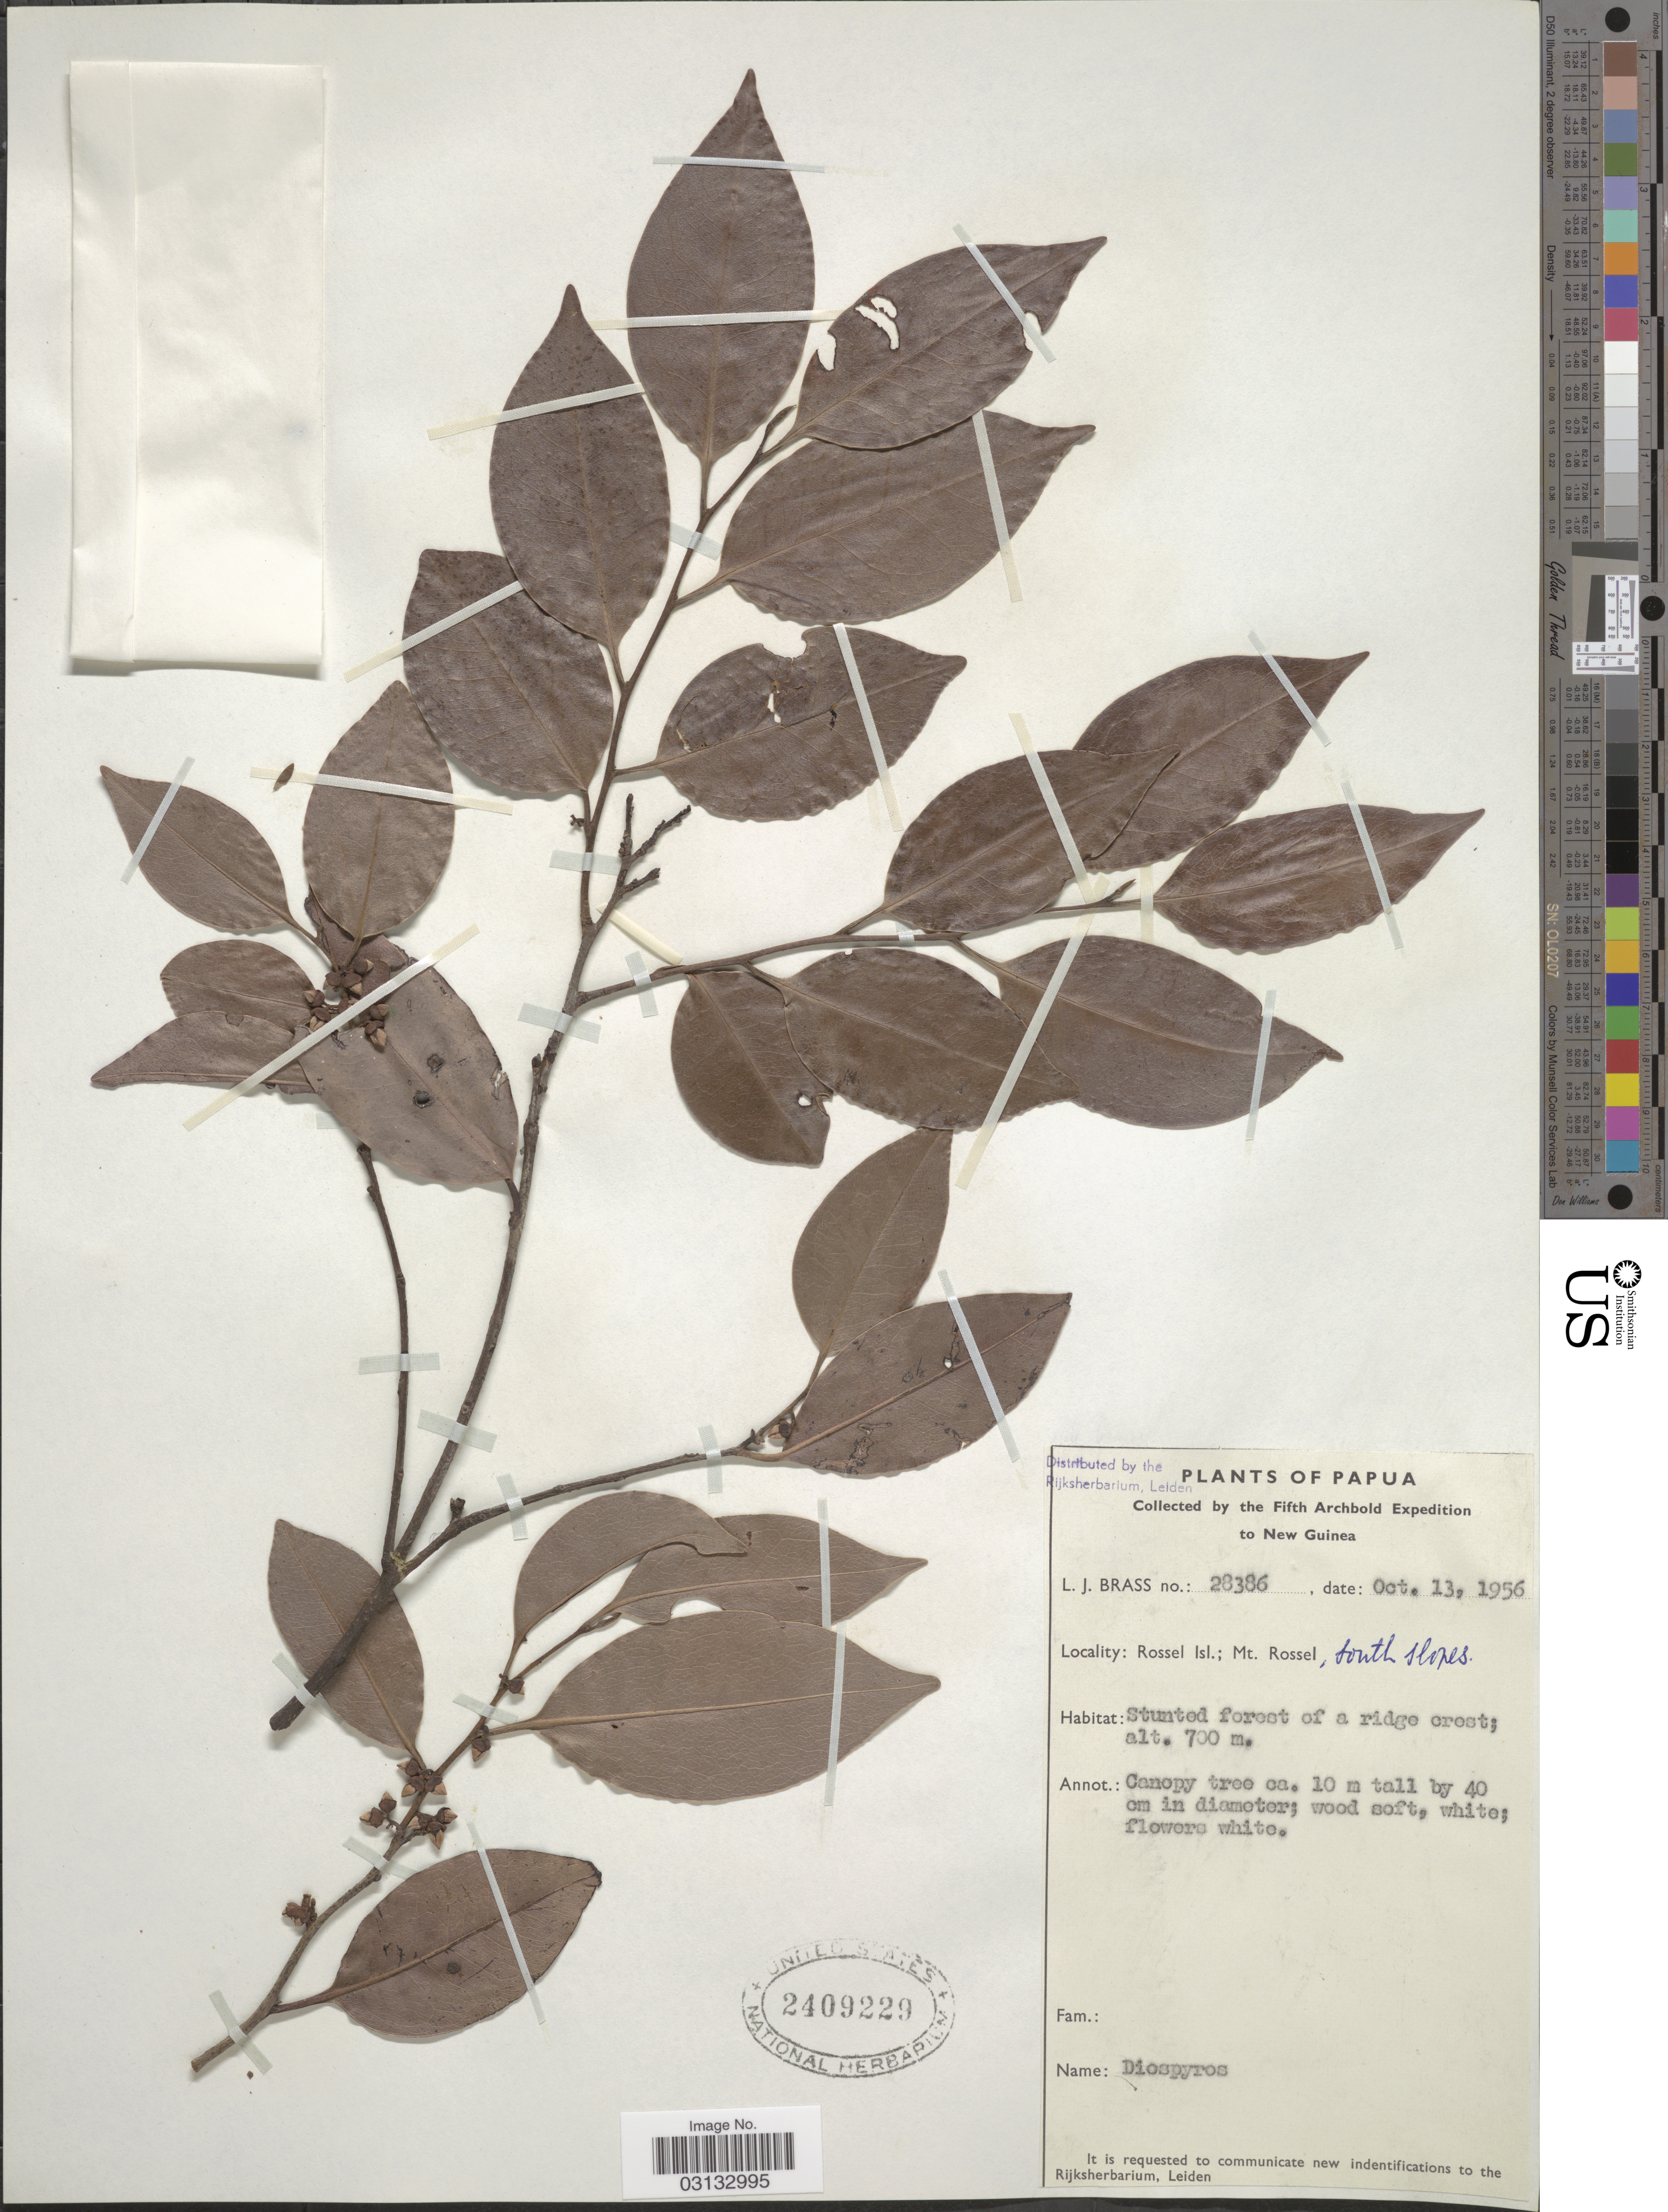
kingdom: Plantae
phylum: Tracheophyta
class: Magnoliopsida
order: Ericales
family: Ebenaceae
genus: Diospyros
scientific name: Diospyros sp.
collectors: L. J. Brass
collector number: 28386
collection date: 1956-10-13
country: Papua New Guinea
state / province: Milne Bay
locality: Papua, to New Guinea, Rossel Isl.; Mt. Rossel.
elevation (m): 700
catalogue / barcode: US 2409229